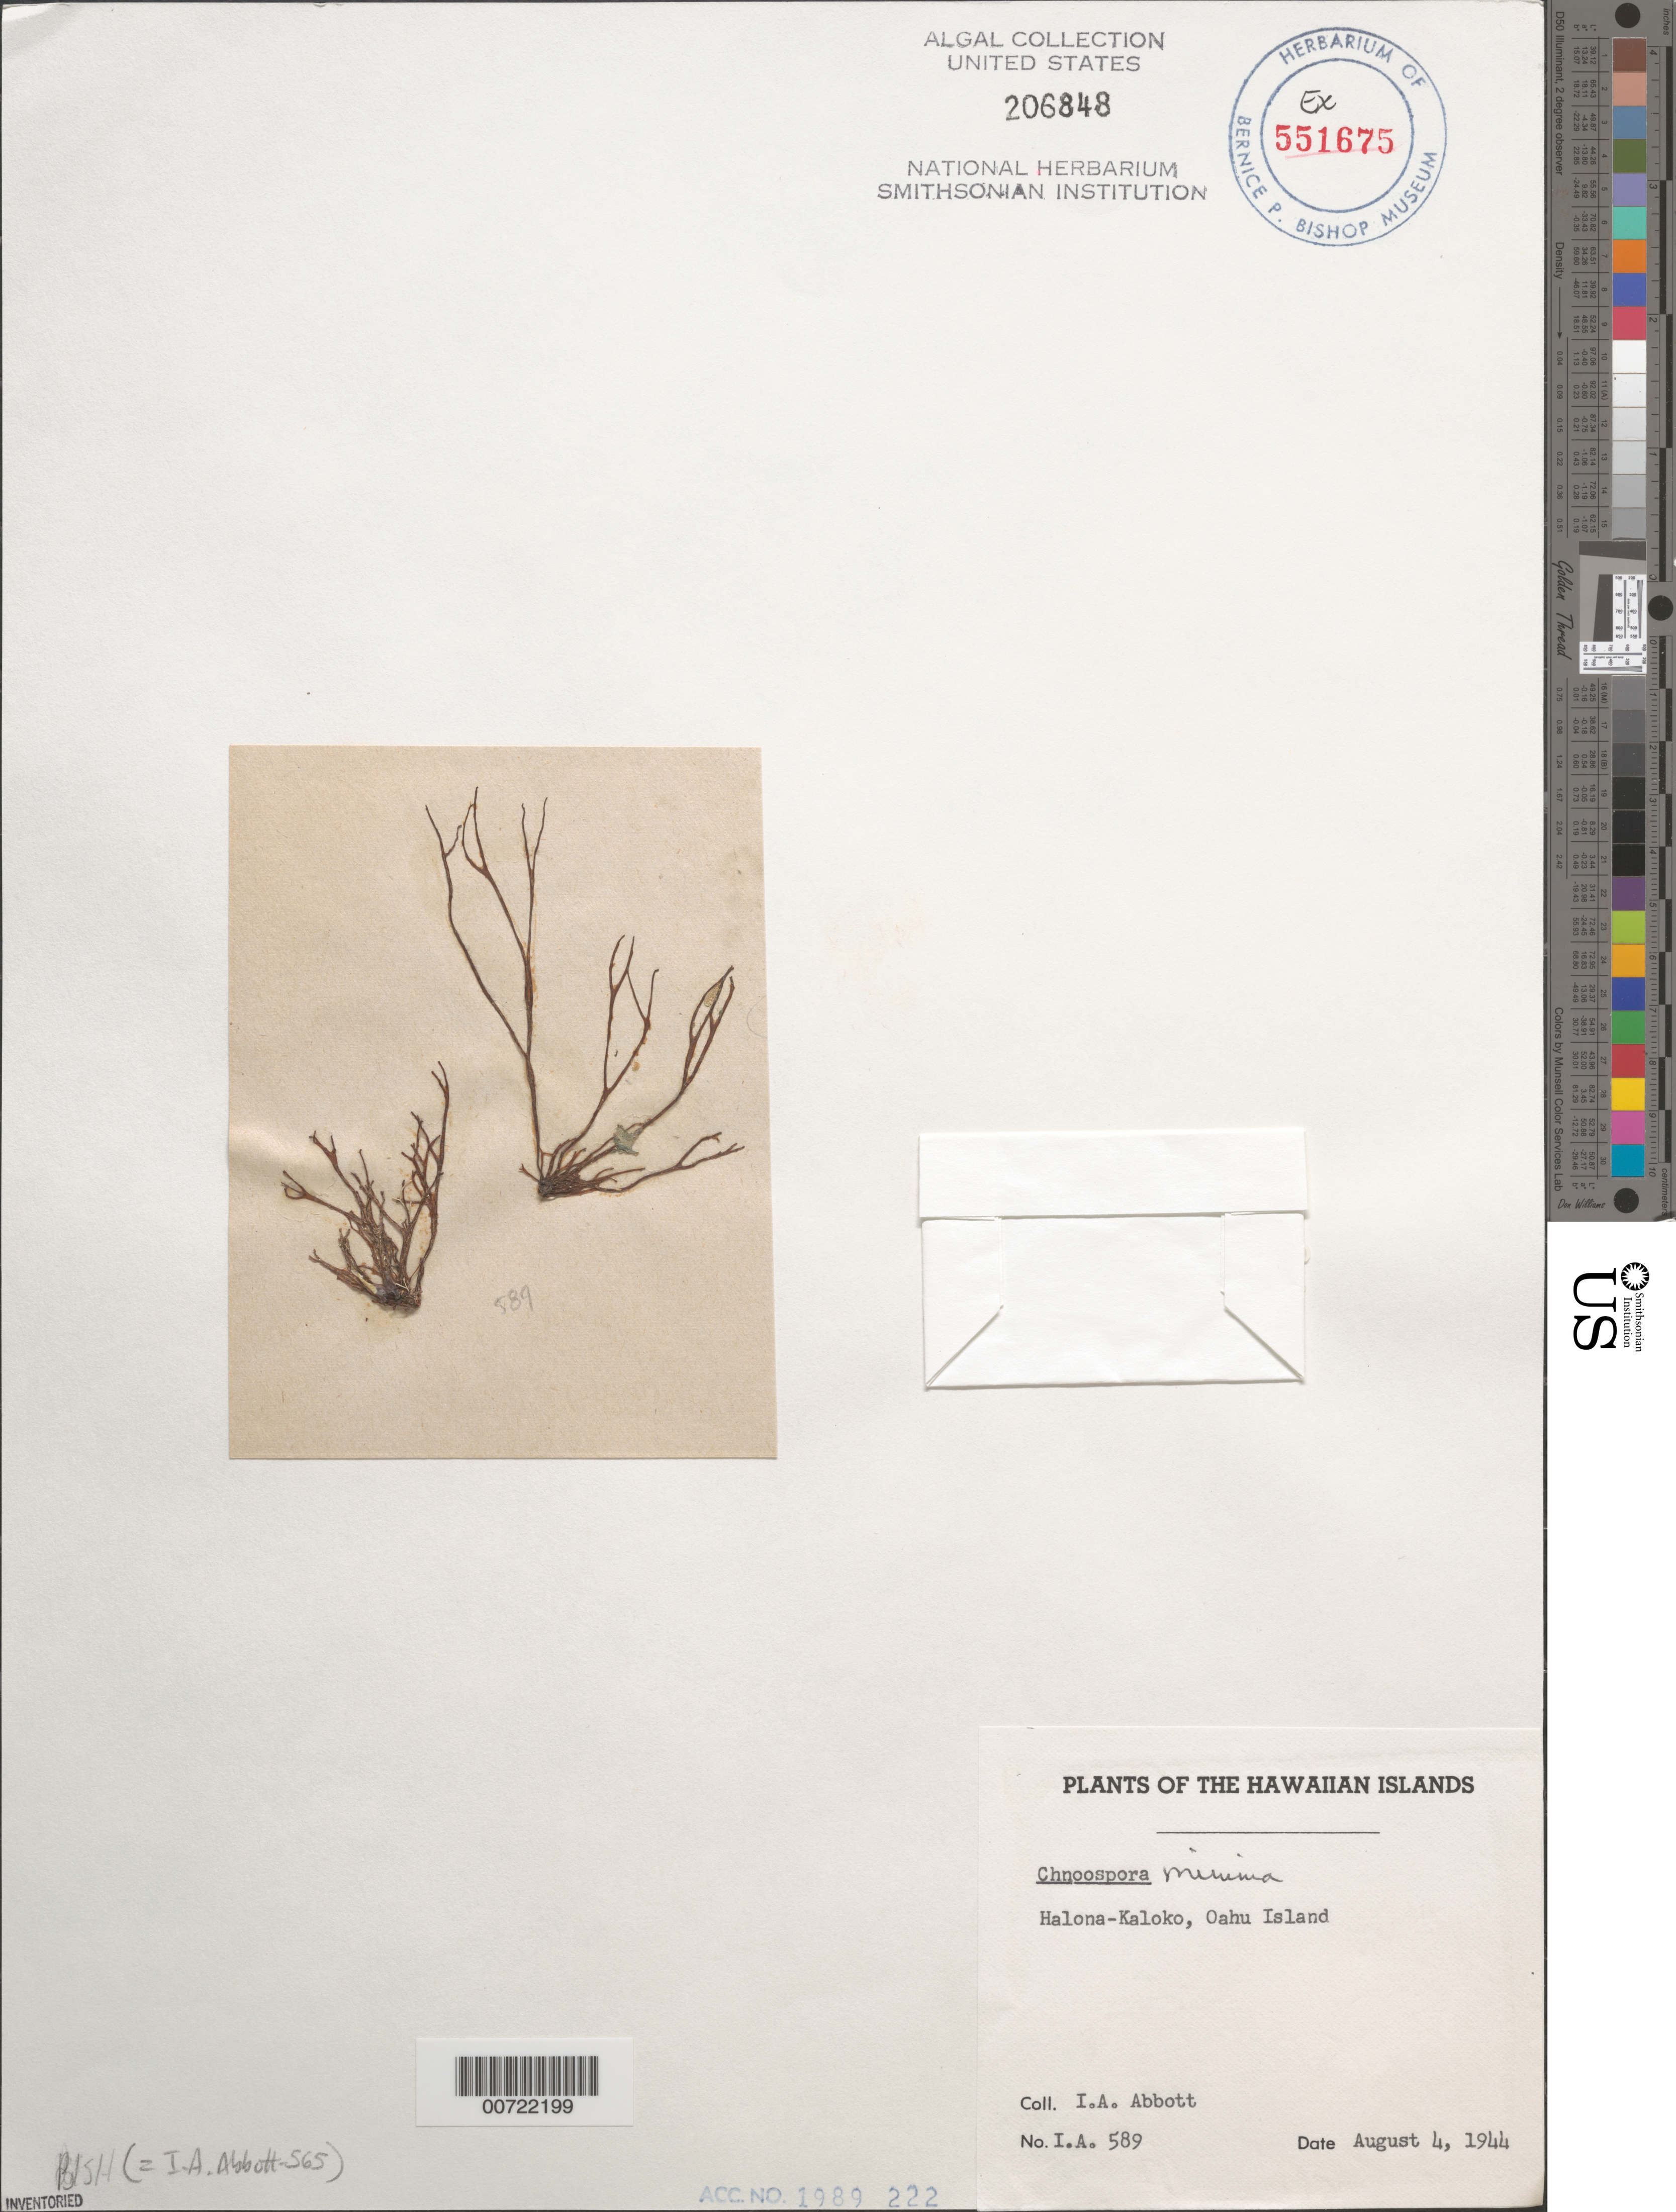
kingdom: Chromista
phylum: Ochrophyta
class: Phaeophyceae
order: Scytosiphonales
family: Scytosiphonaceae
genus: Chnoospora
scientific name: Chnoospora minima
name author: (Hering) Papenf.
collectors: I. A. Abbott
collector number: IAA 589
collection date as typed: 04 Aug 1944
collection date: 1944-08-04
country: United States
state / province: Hawaii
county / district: Honolulu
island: Oahu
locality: Halona-Kaloko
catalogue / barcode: US 206848